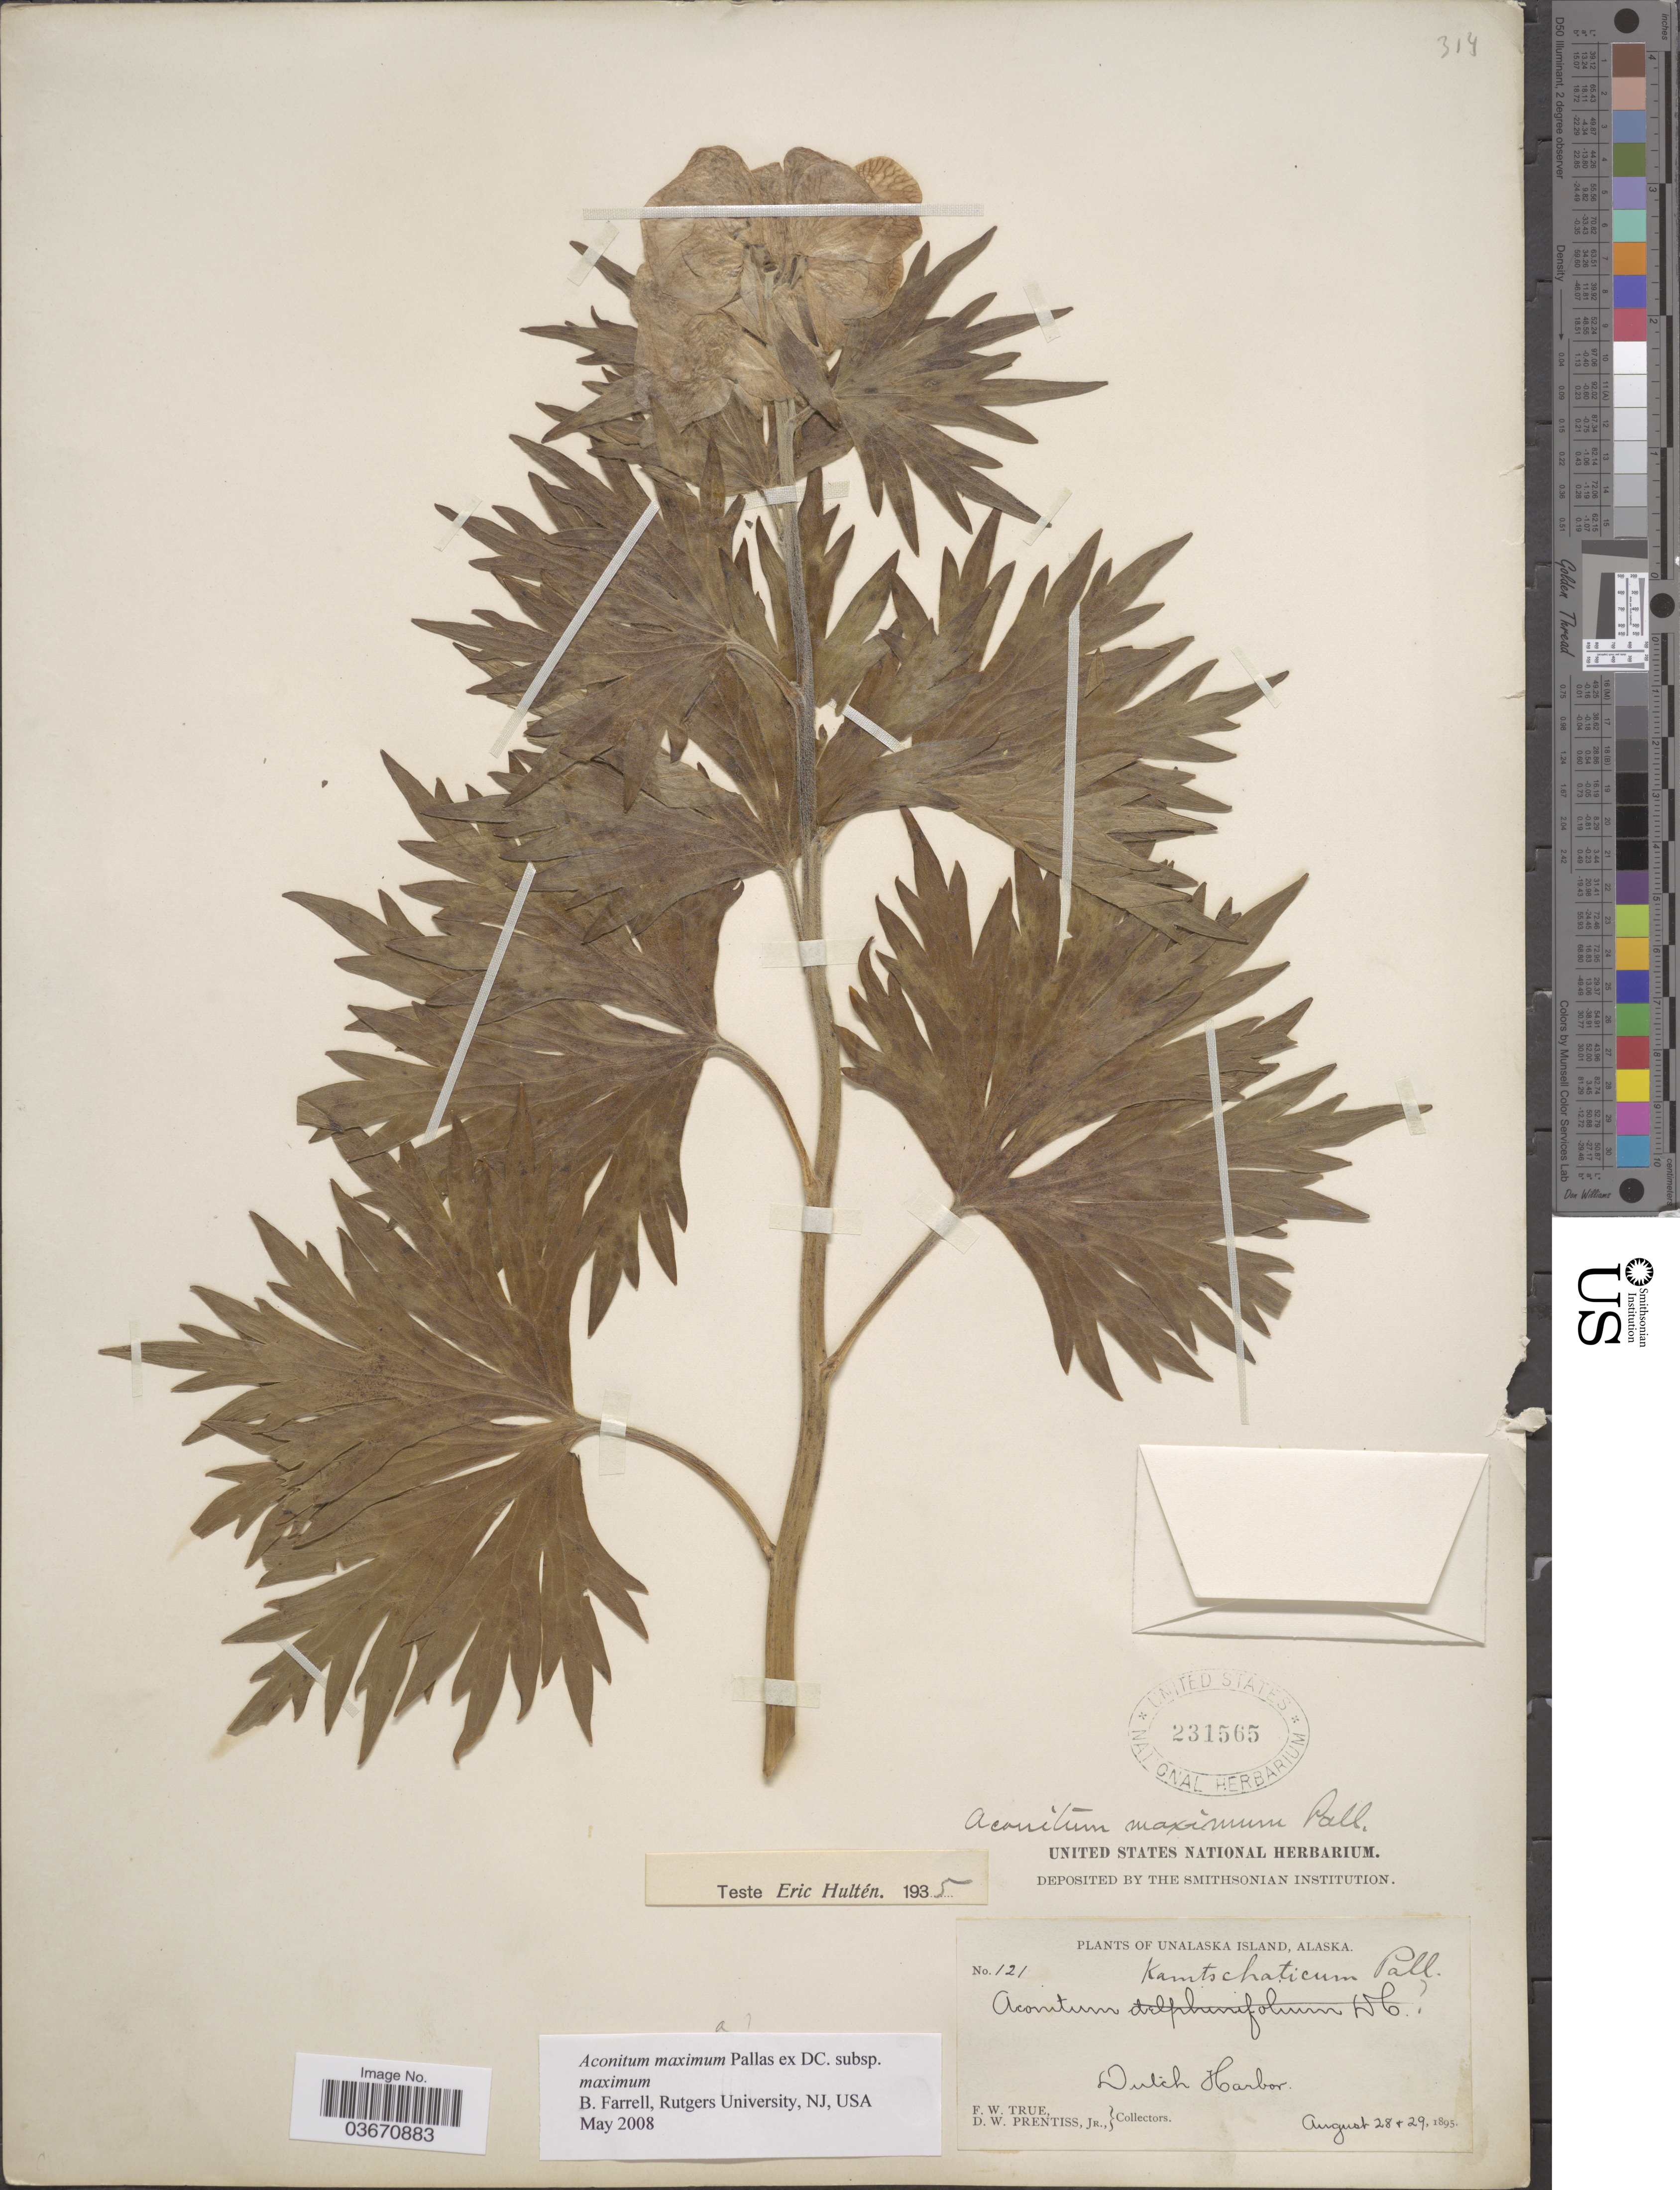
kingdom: Plantae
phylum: Tracheophyta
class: Magnoliopsida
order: Ranunculales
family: Ranunculaceae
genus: Aconitum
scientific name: Aconitum maximum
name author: Pall. ex DC.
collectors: F. True & D. Prentiss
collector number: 121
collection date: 1895-08-28/1895-08-29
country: United States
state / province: Alaska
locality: Unalaska Island. Dutch Harbor.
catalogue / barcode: US 231565